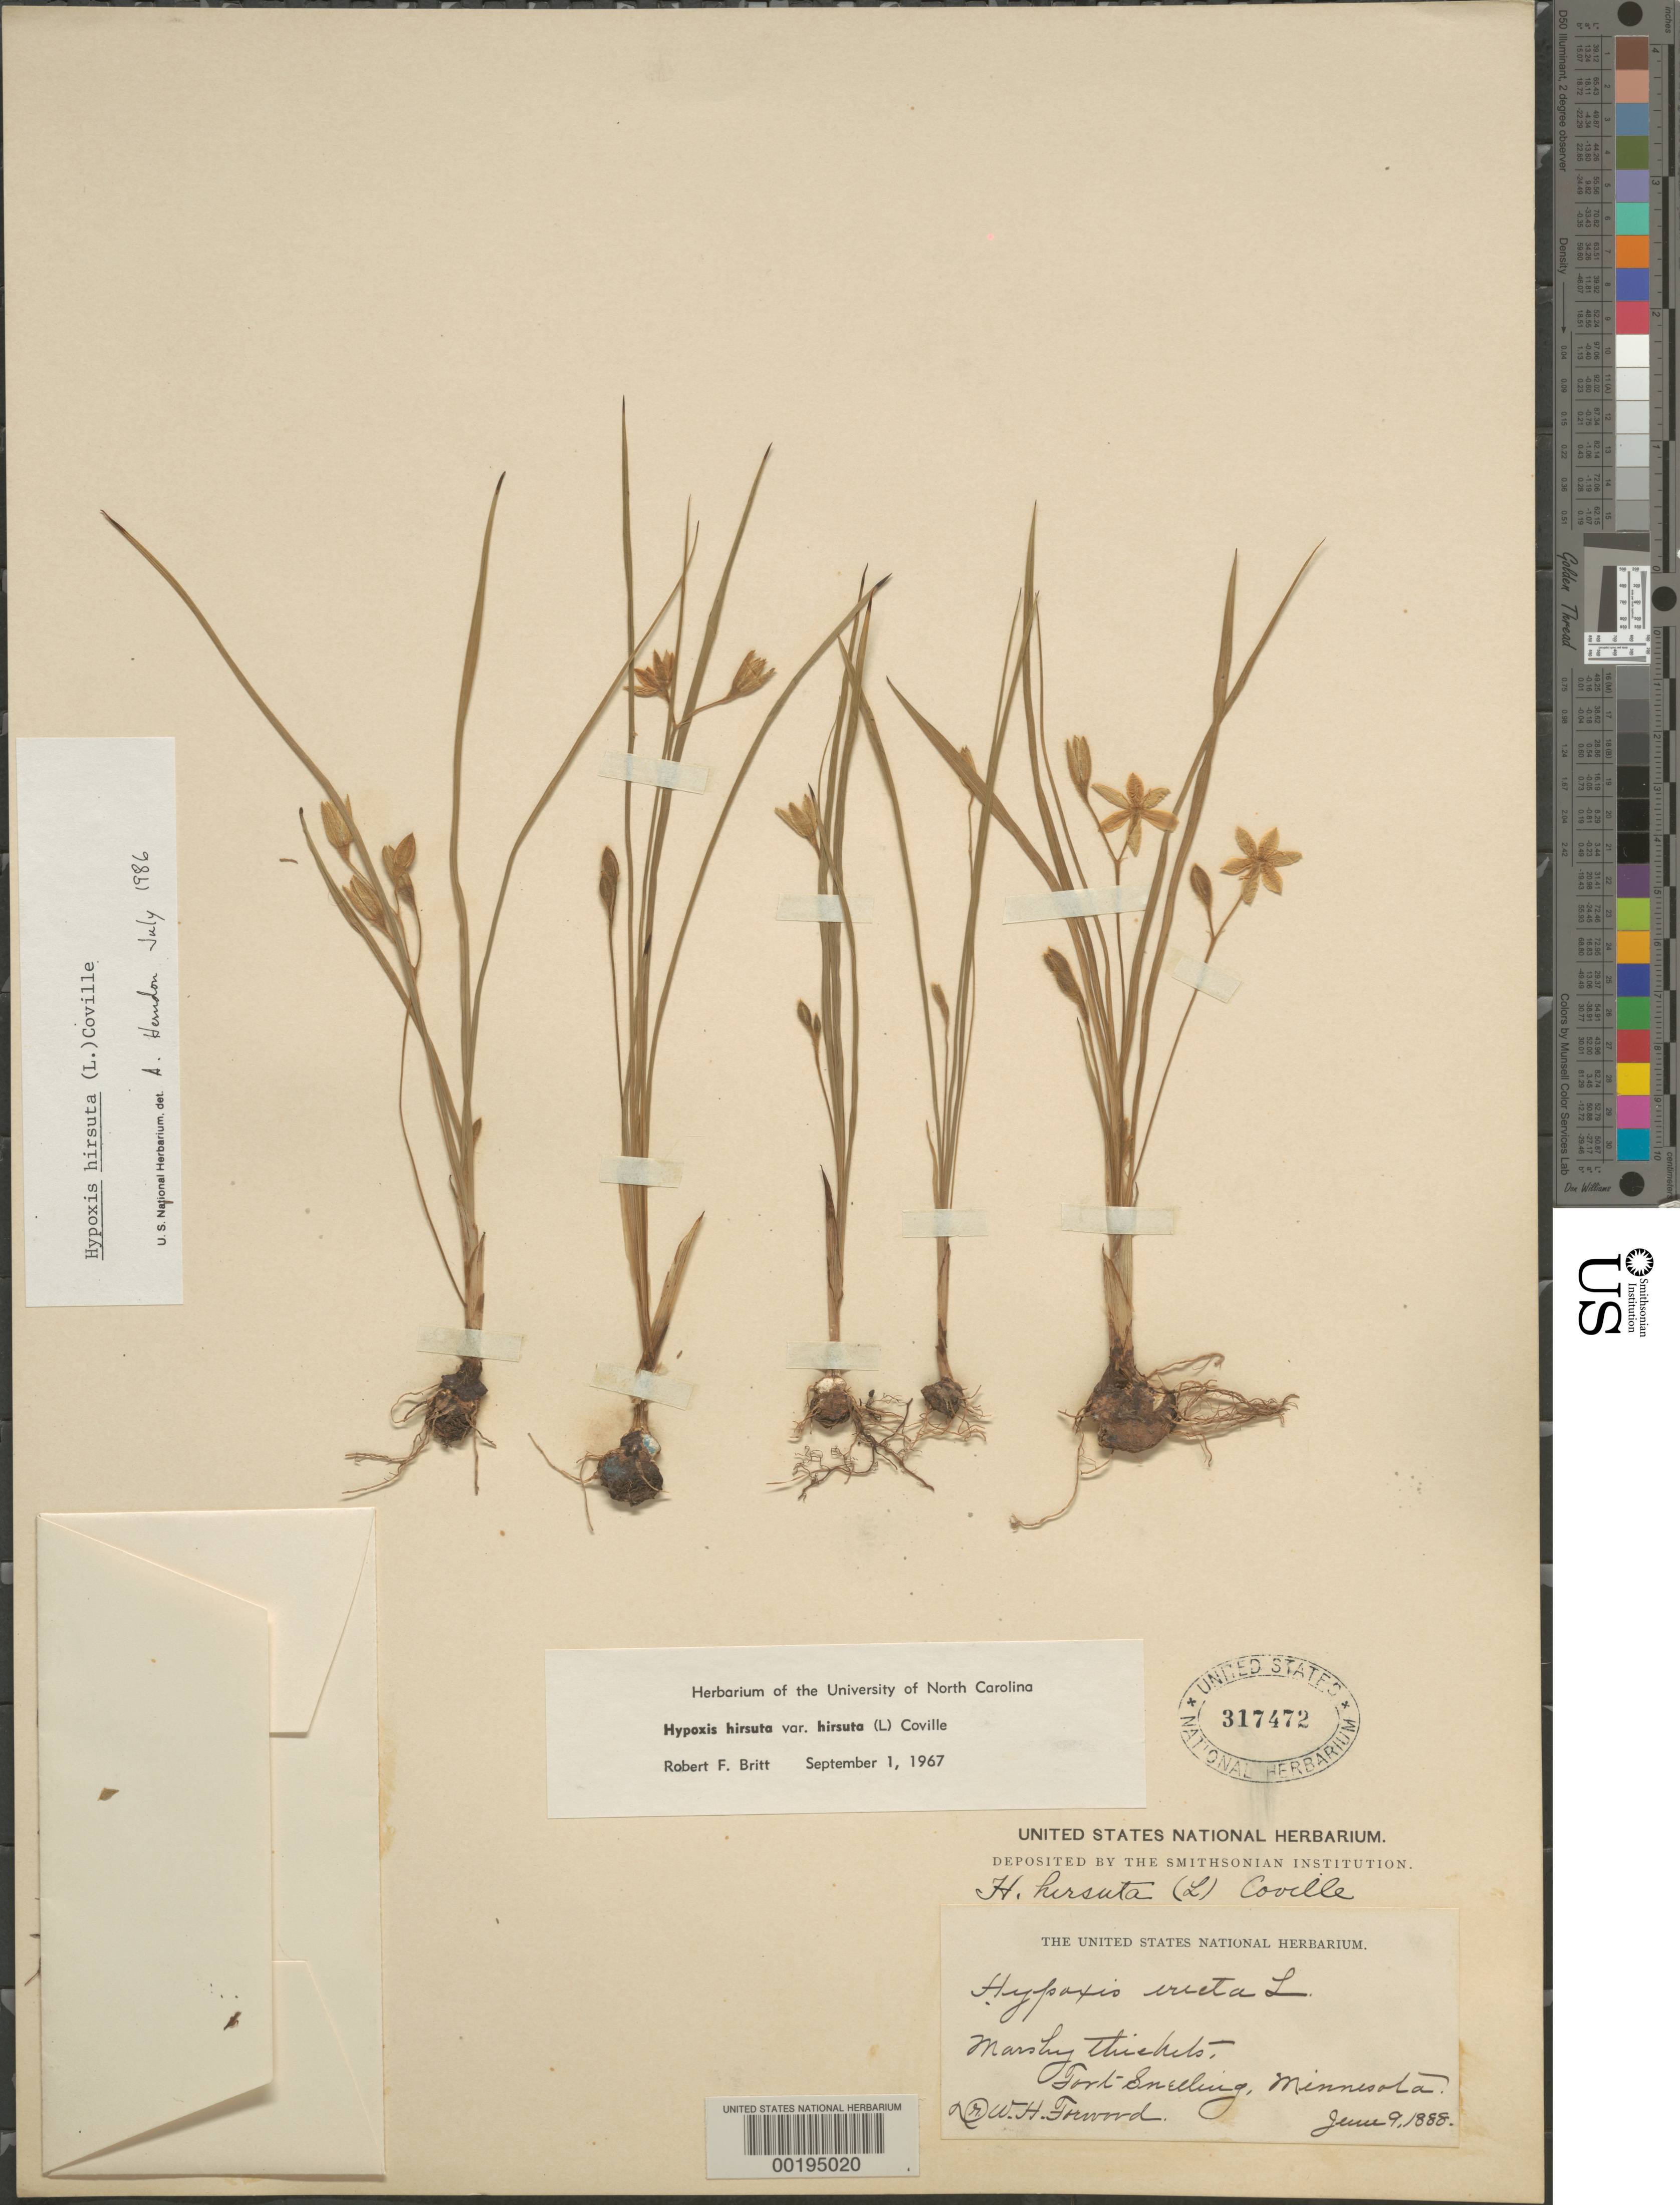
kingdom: Plantae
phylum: Tracheophyta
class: Liliopsida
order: Asparagales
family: Hypoxidaceae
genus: Hypoxis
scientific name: Hypoxis hirsuta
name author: (L.) Coville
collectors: W. Forwood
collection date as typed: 09 Jun 1888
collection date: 1888-06-09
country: United States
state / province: Minnesota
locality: Fort snelling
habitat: Marshy thickets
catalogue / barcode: US 317472